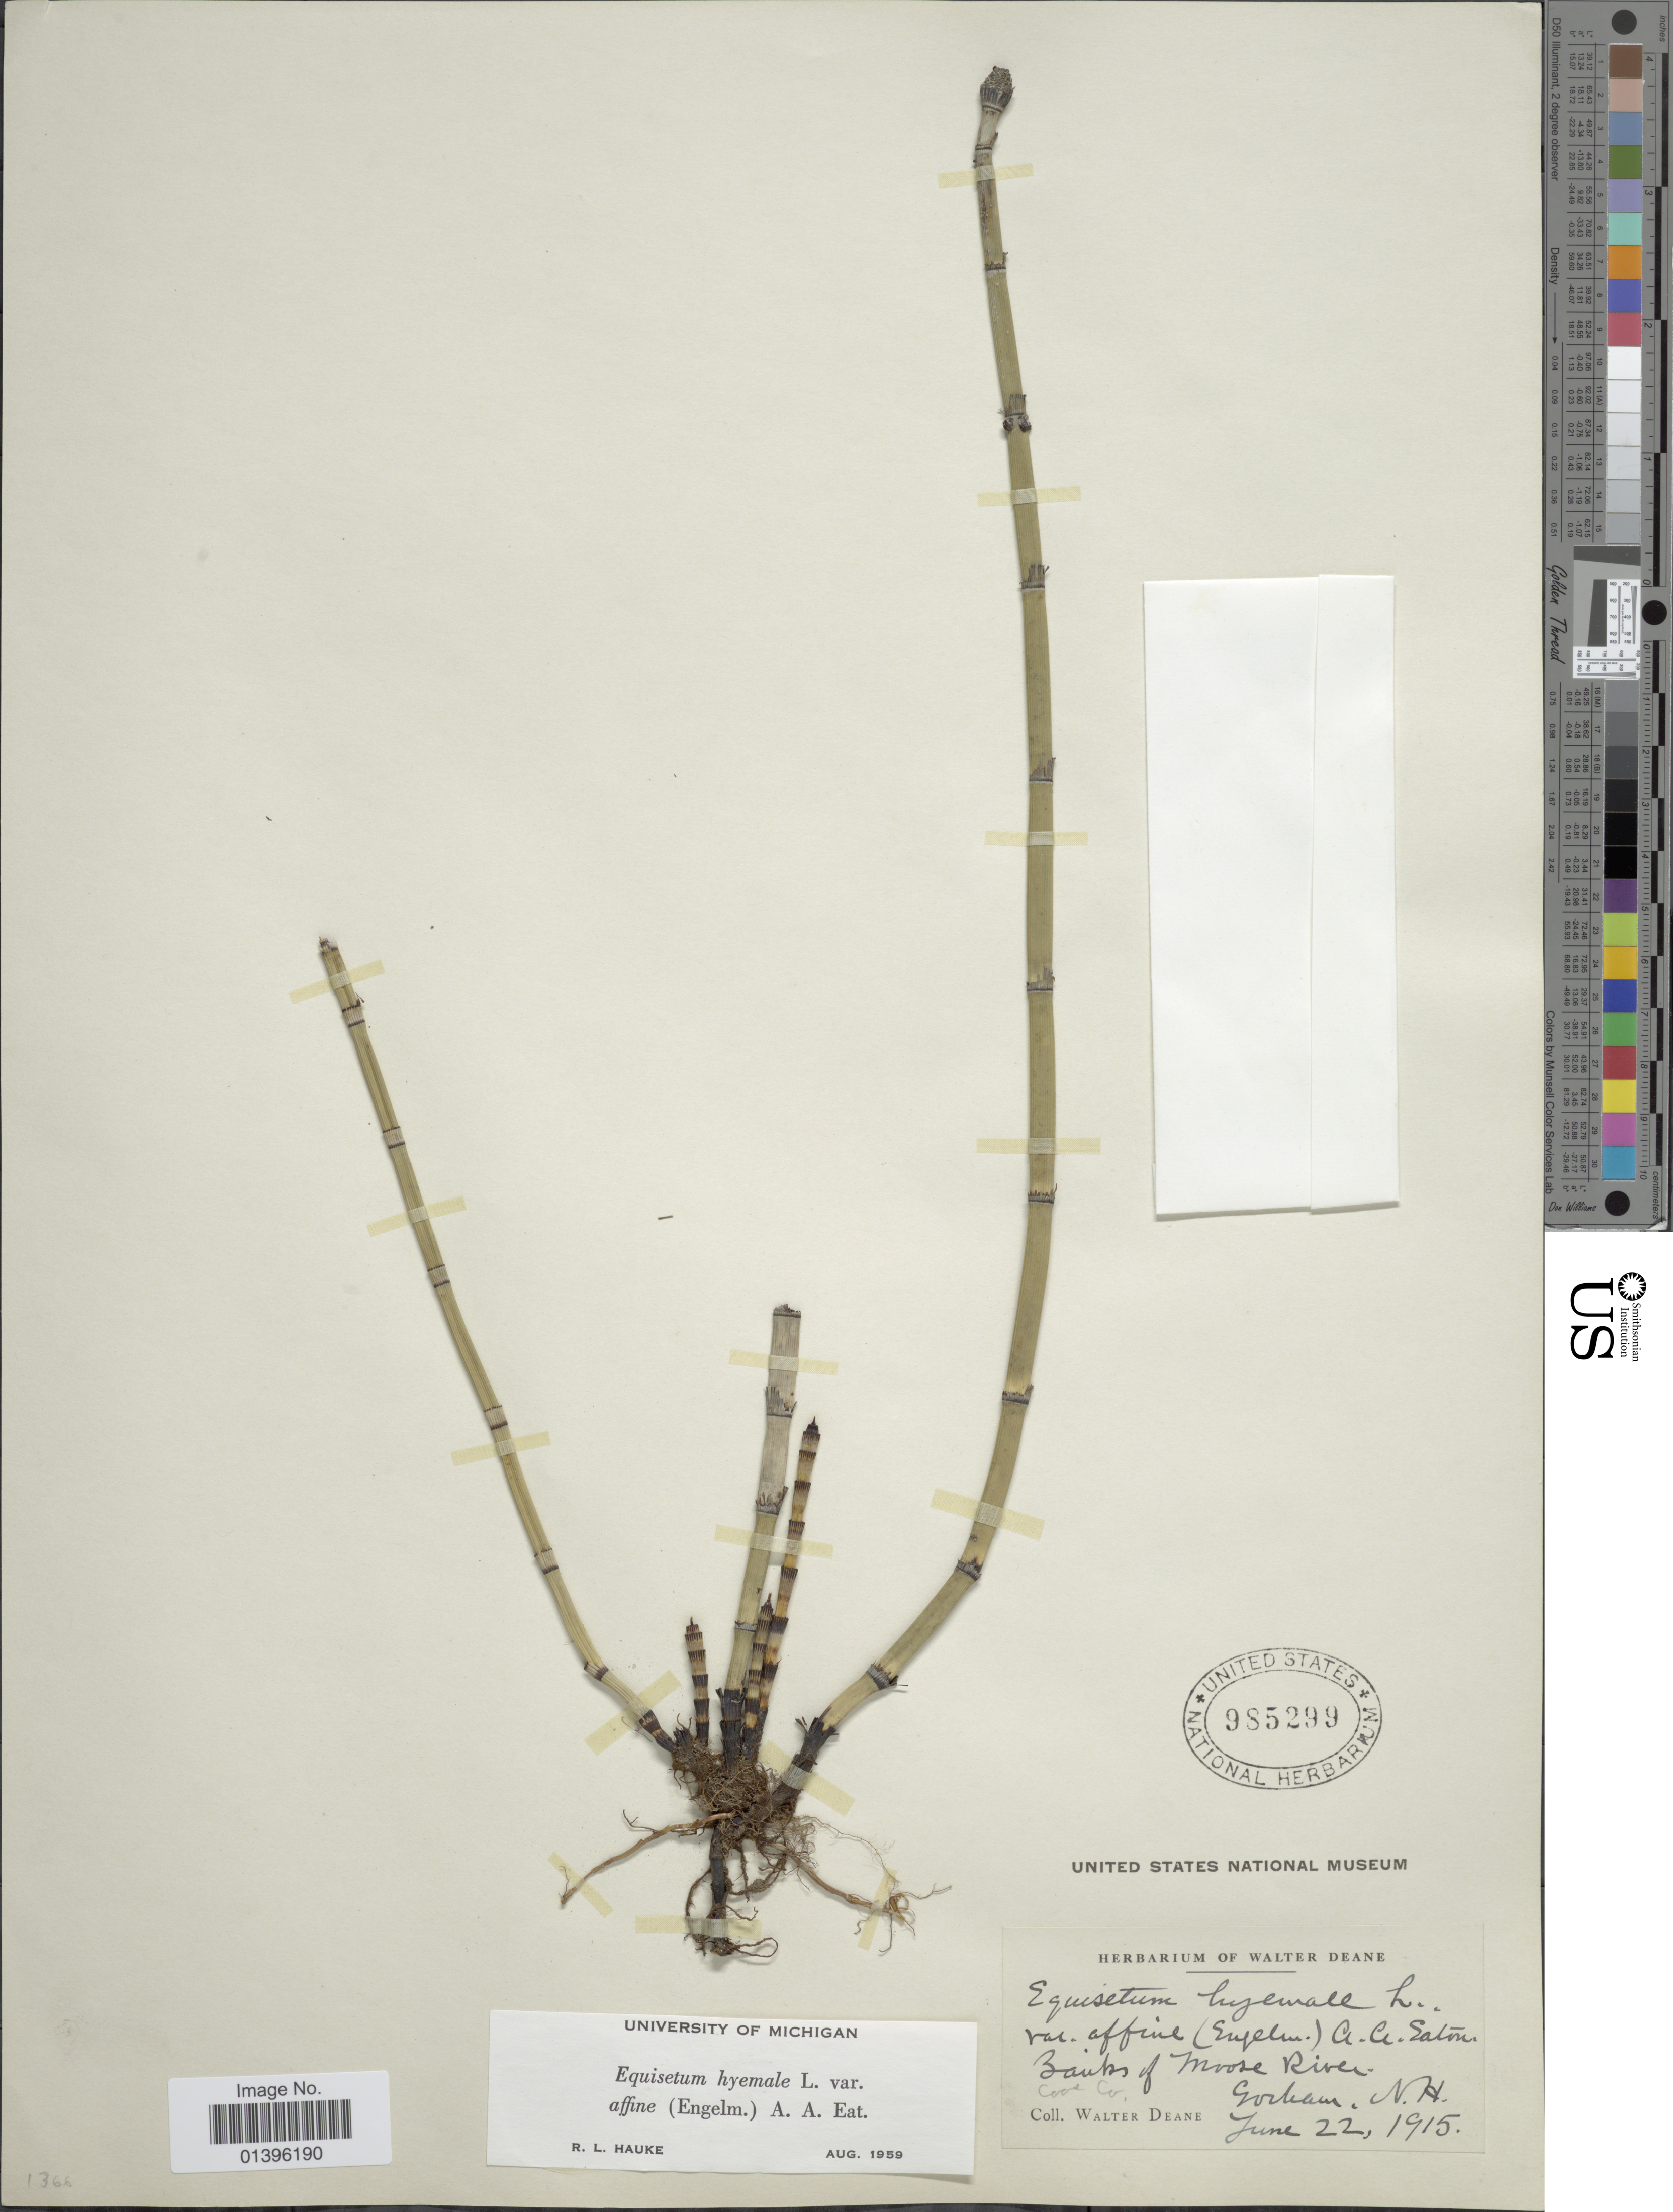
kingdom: Plantae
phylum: Tracheophyta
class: Polypodiopsida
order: Equisetales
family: Equisetaceae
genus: Equisetum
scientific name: Equisetum hyemale var. affine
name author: (Engelm.) A.A. Eaton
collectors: W. Deane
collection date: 1915-06-22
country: United States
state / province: New Hampshire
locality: Banks of Moose River, Gorham. Coos Co.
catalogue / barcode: US 985299